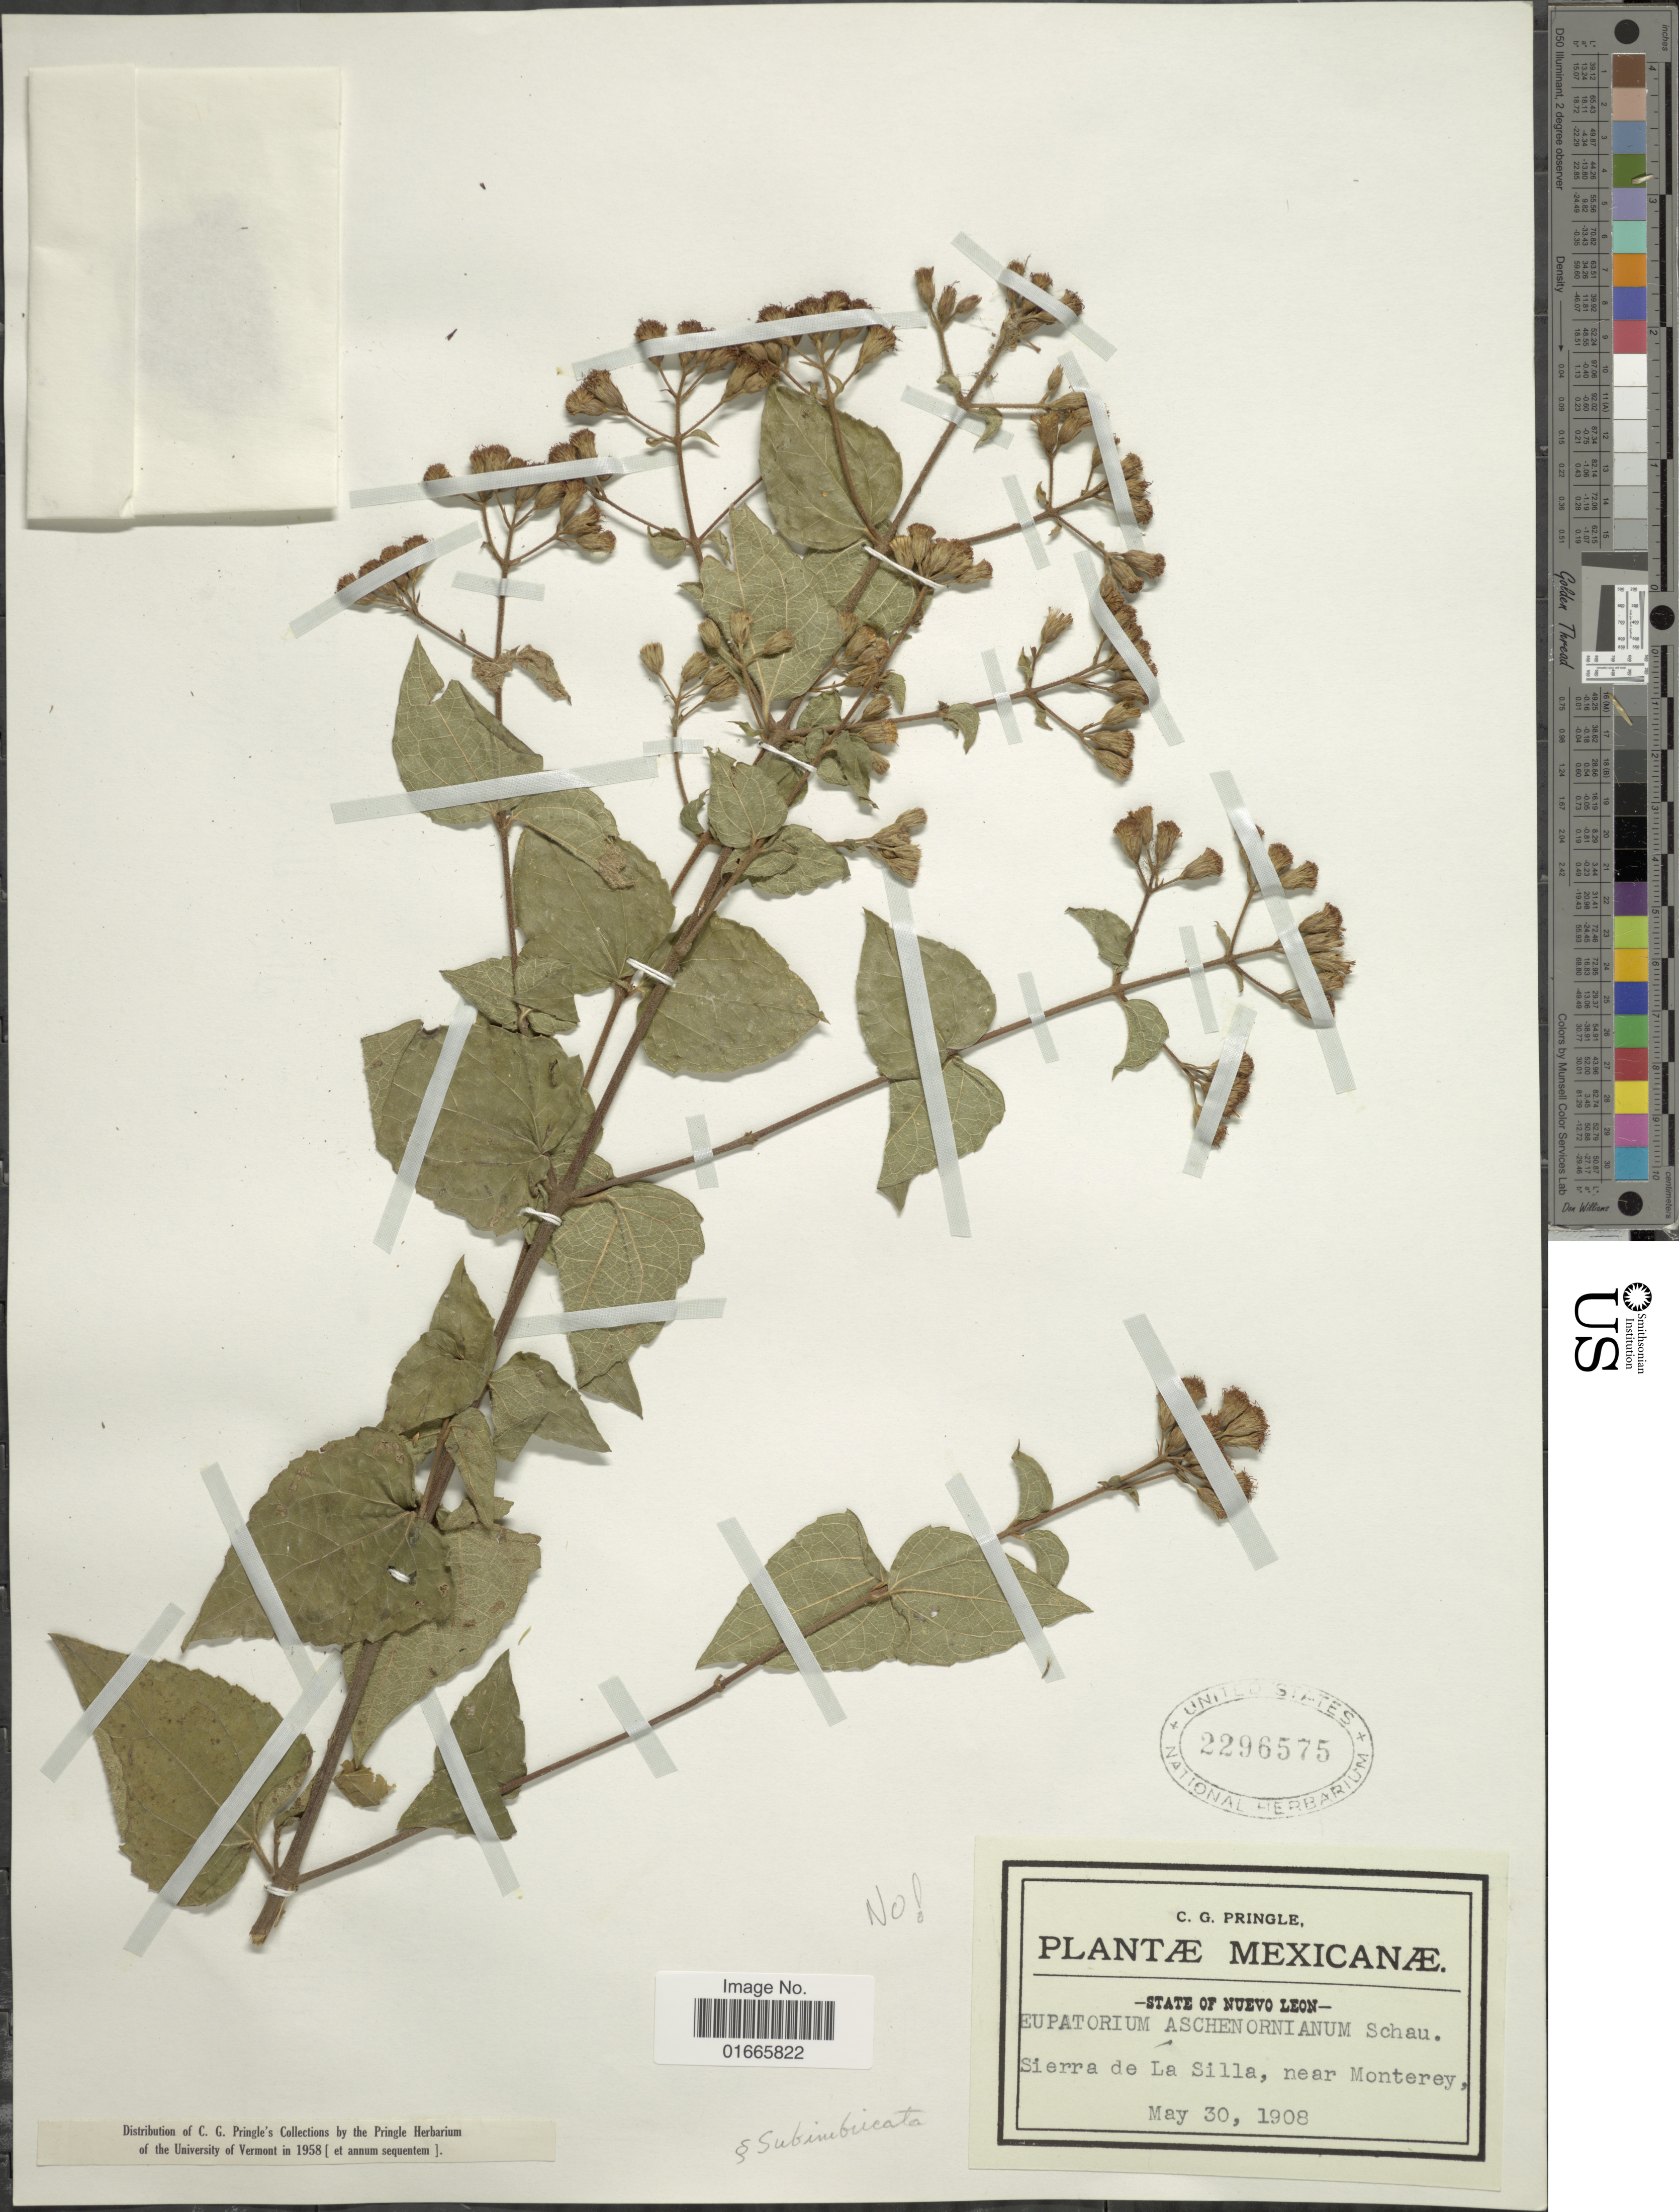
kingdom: Plantae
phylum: Tracheophyta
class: Magnoliopsida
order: Asterales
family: Asteraceae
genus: Chromolaena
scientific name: Chromolaena collina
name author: (DC.) R.M. King & H. Rob.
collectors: C. G. Pringle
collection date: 1908-05-30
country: Mexico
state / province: Nuevo León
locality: Sierra de La Silla, near Monterey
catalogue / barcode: US 2296575